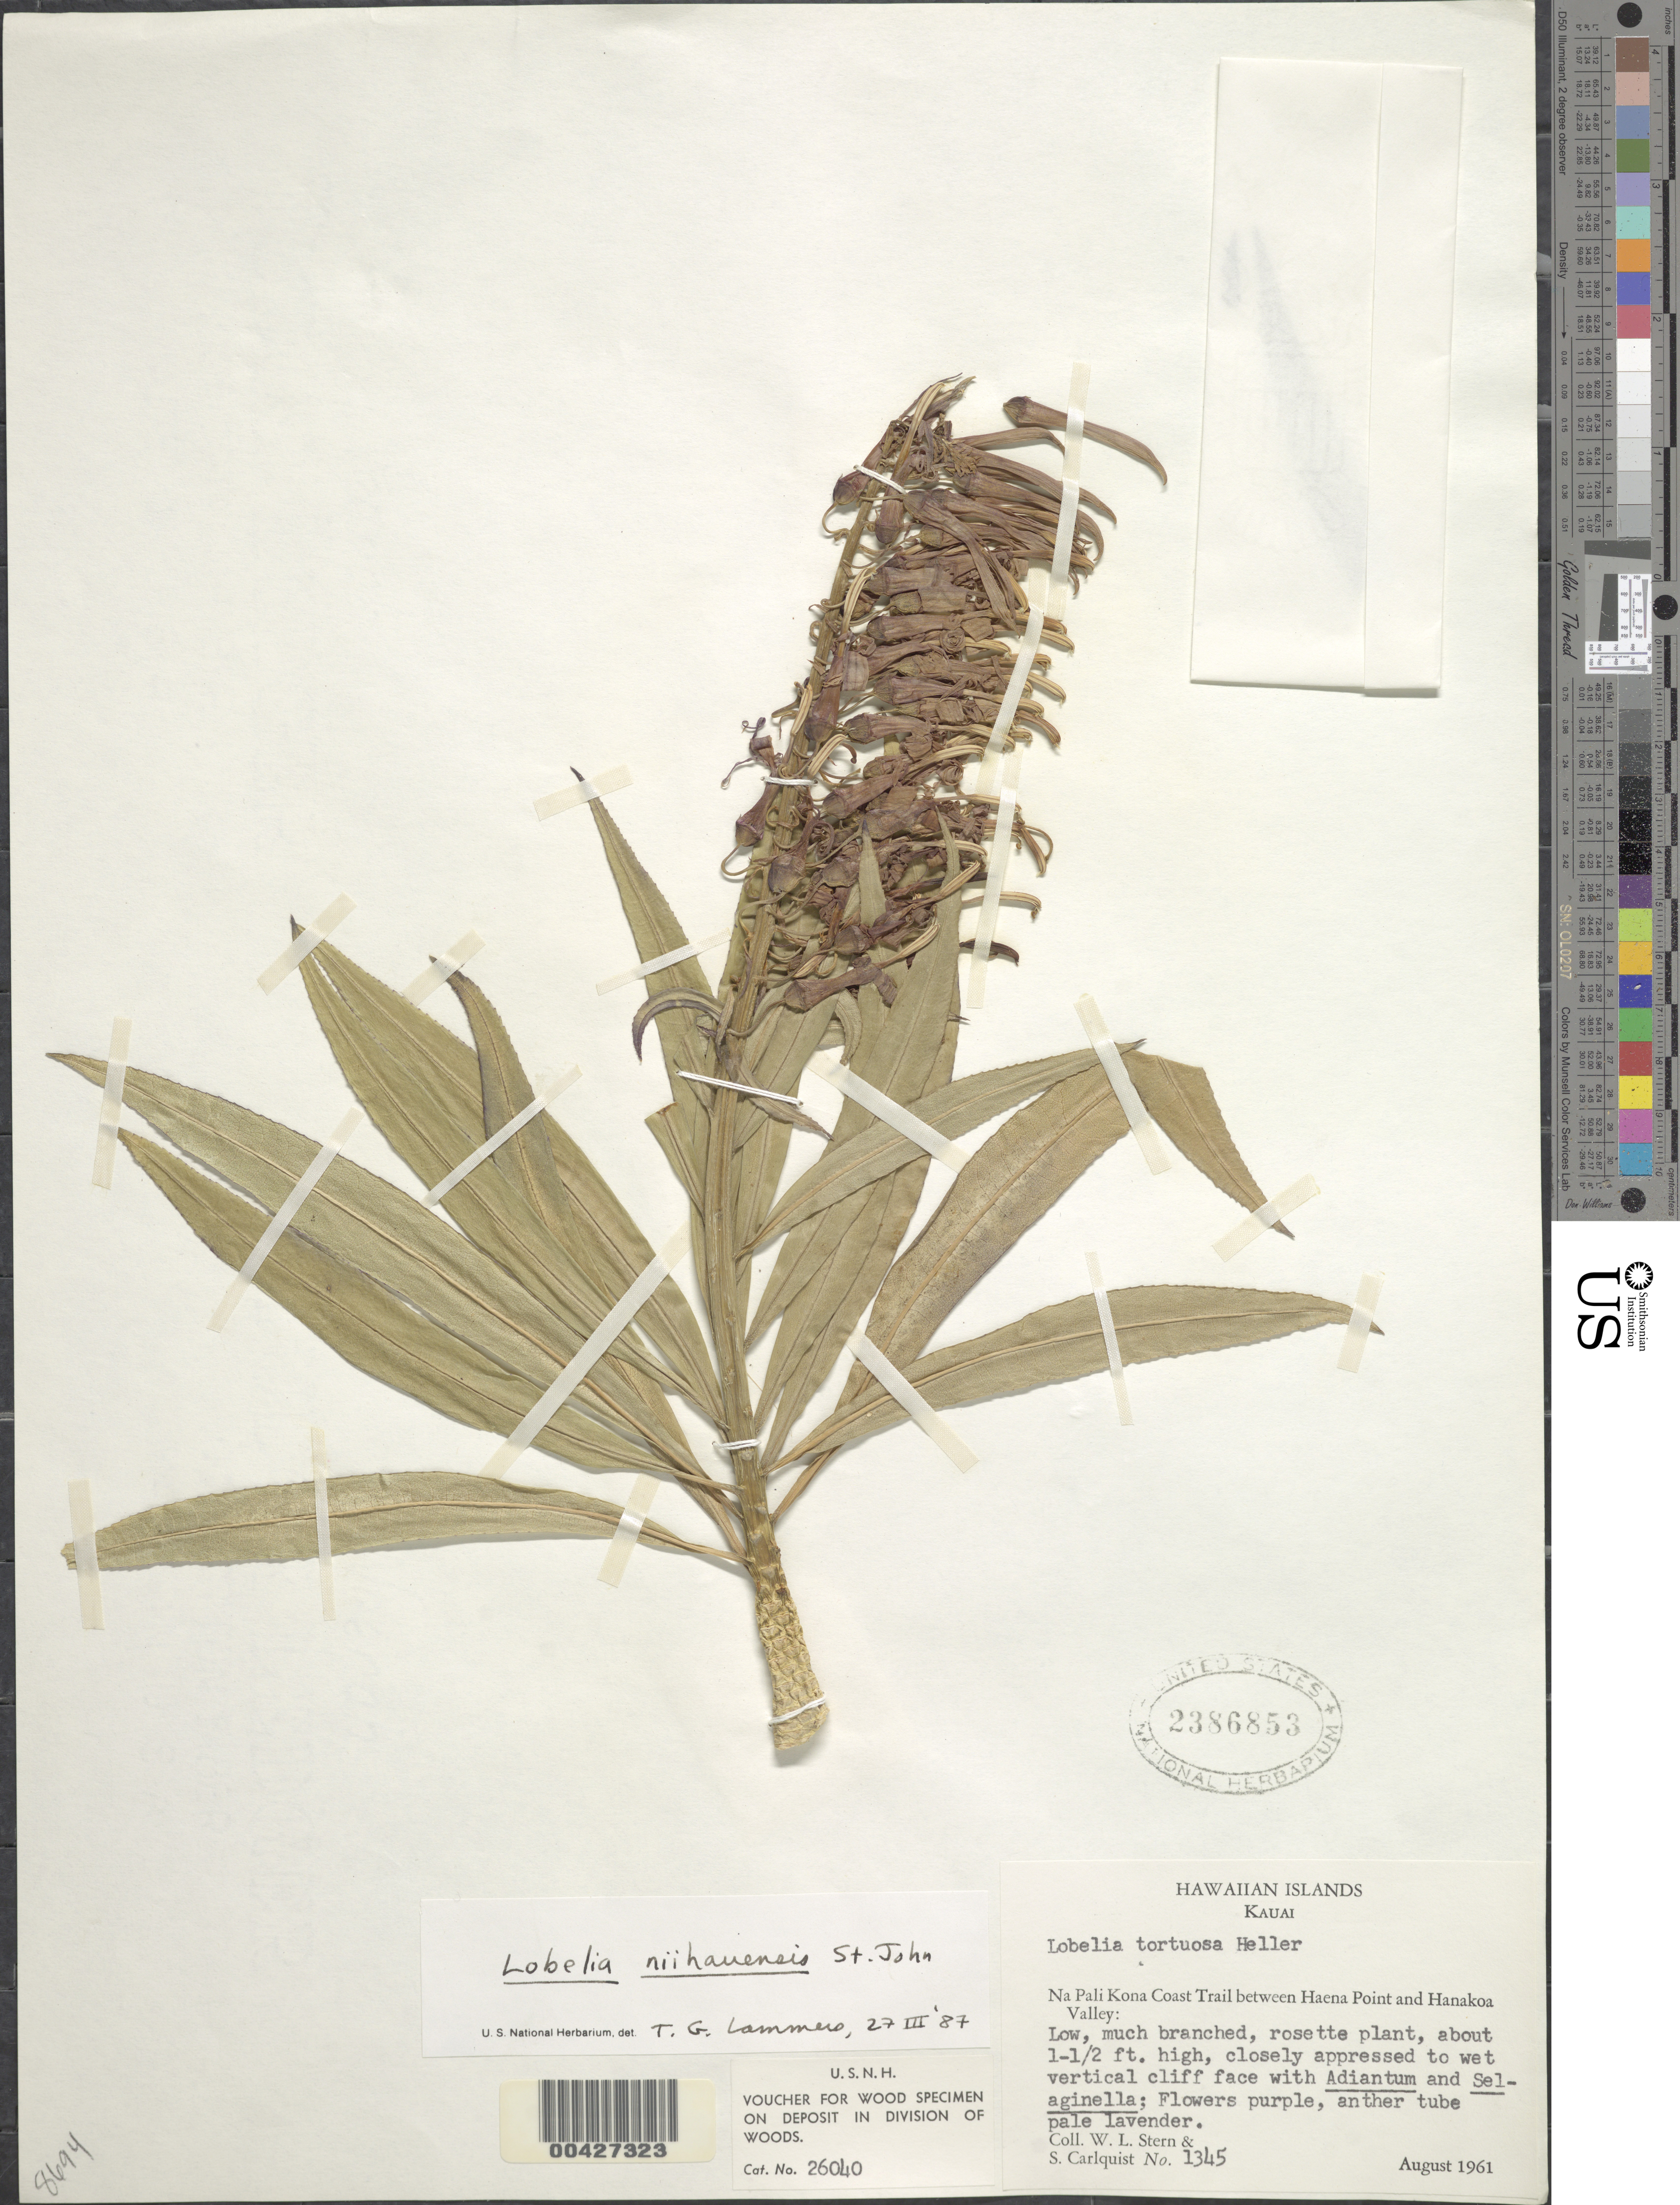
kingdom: Plantae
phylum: Tracheophyta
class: Magnoliopsida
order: Asterales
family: Campanulaceae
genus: Lobelia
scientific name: Lobelia niihauensis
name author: H. St. John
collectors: W. L. Stern & S. Carlquist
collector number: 1345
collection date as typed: Aug 1961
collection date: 1961-08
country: United States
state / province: Hawaii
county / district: Kauai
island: Kaua'i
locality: Na Pali Kona Coast Trail between Haena Point and Hanakoa Valley.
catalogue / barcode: US 2386853